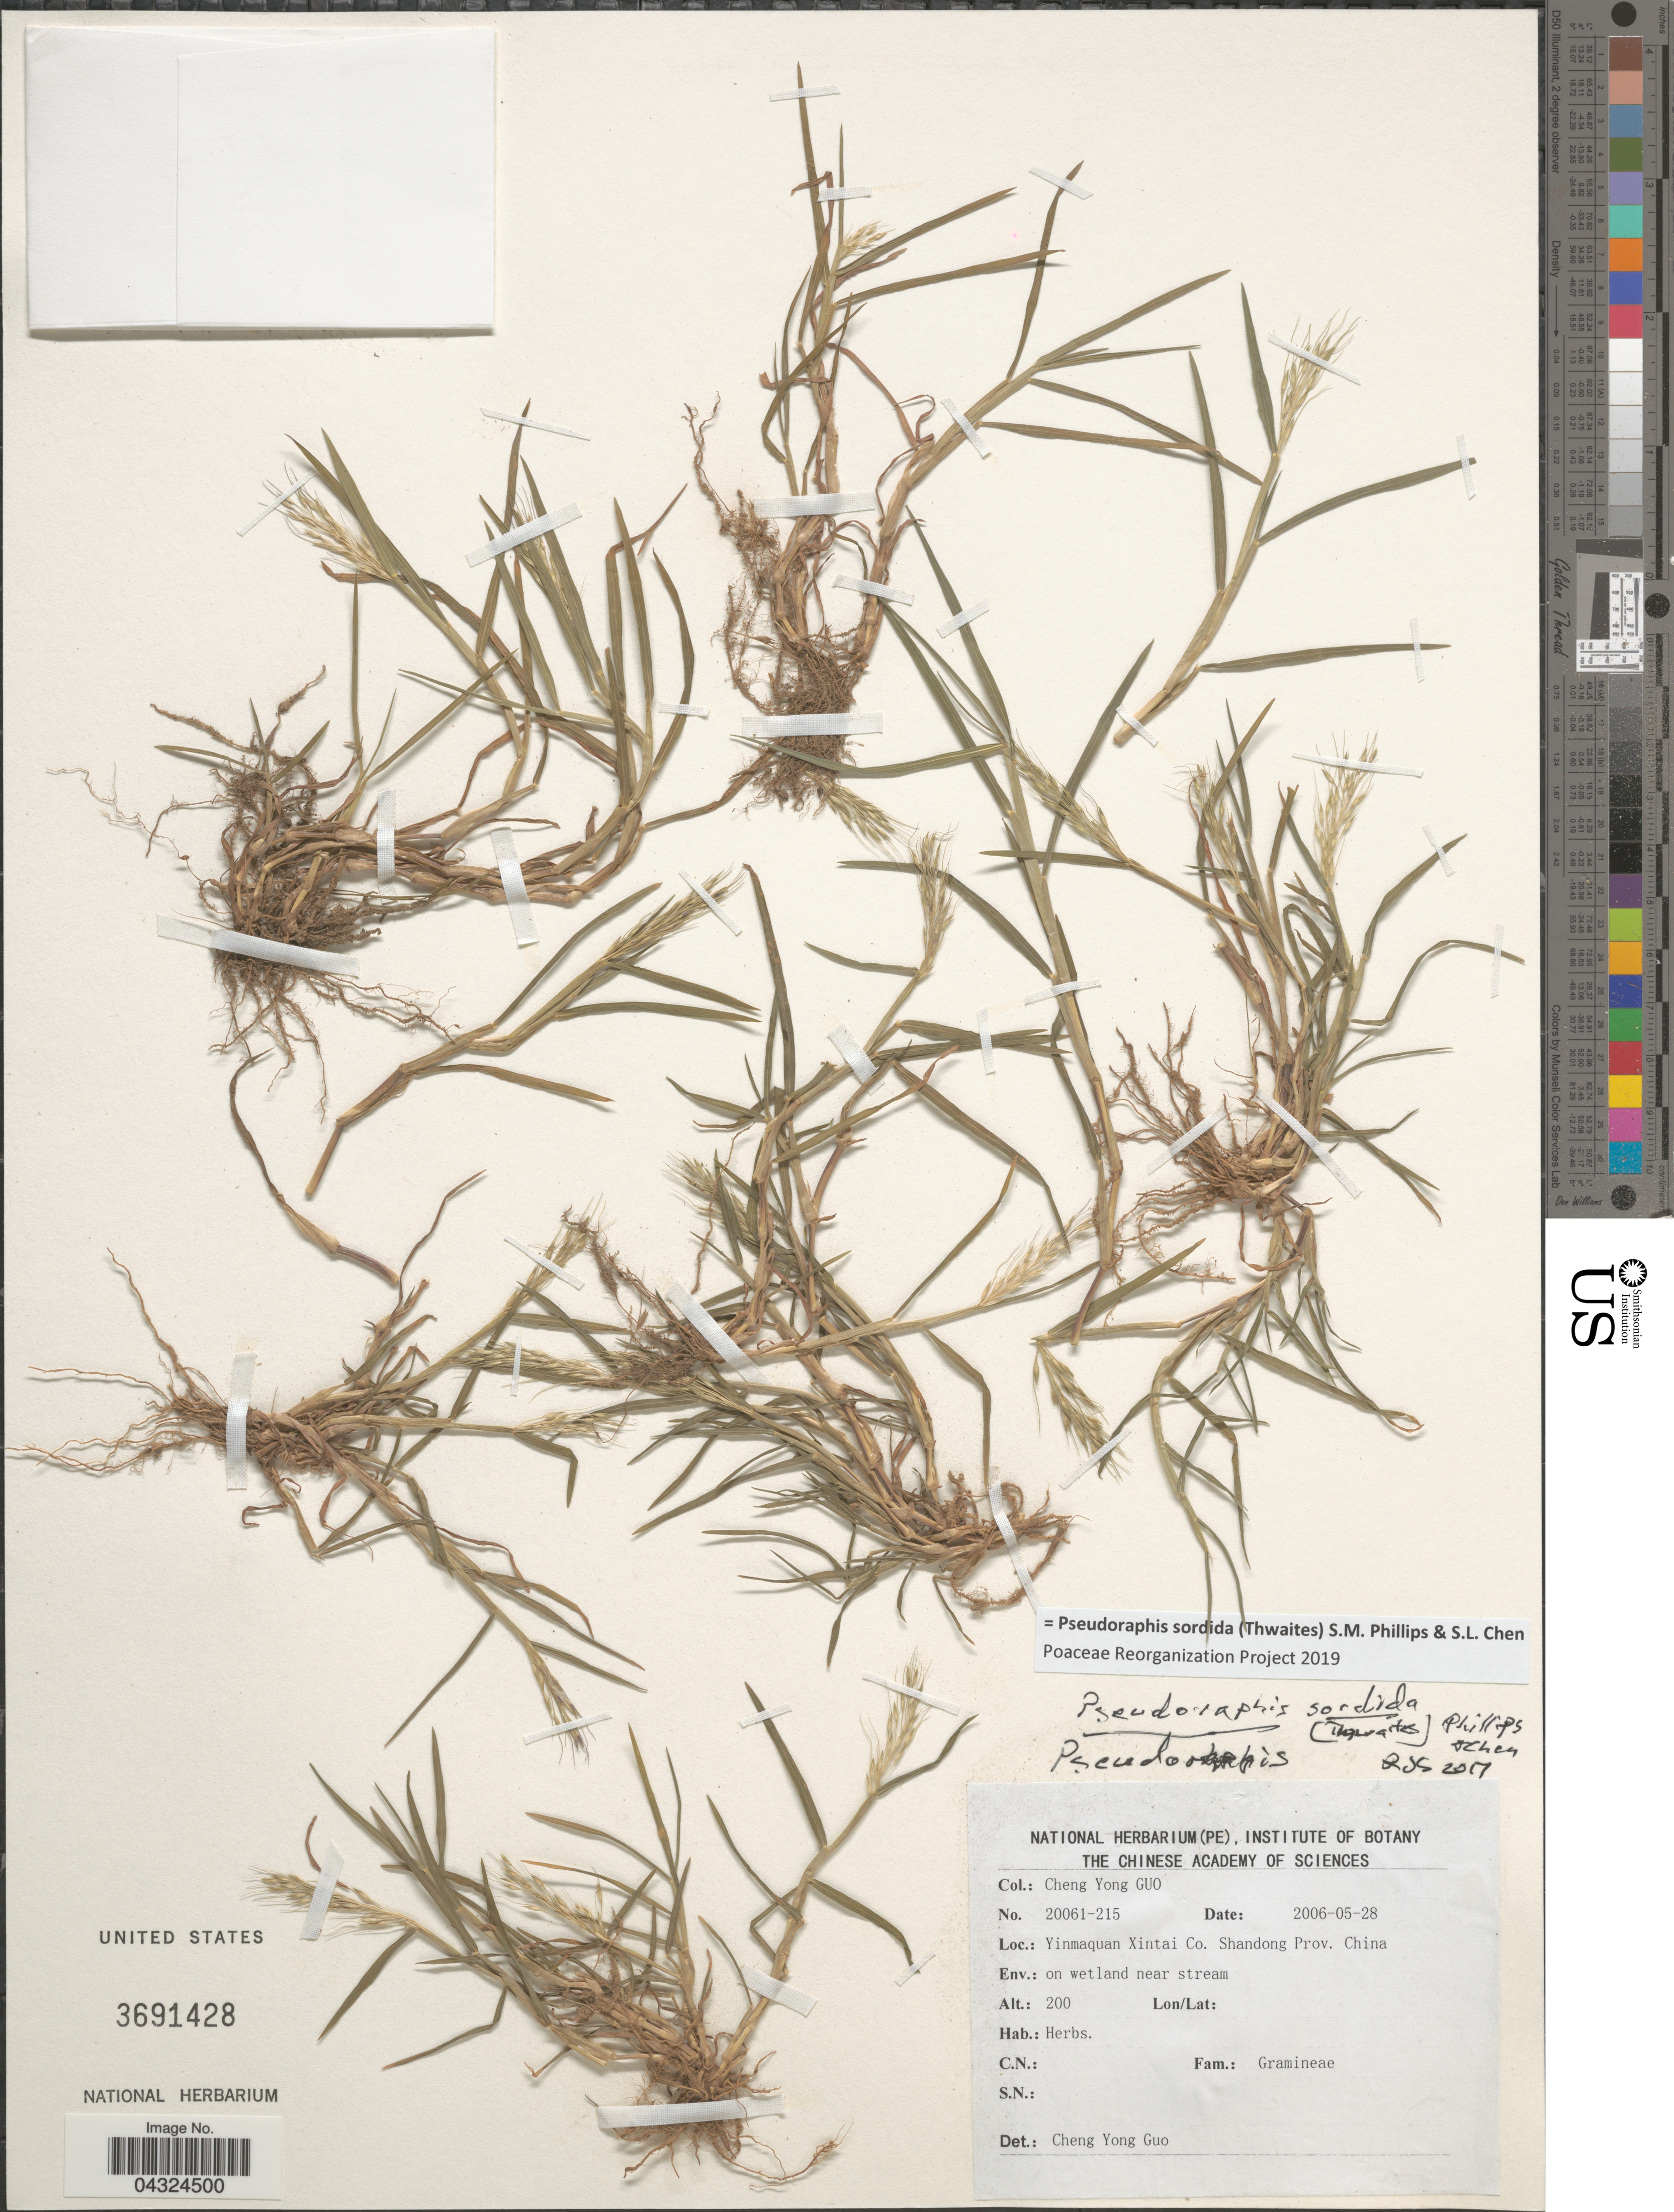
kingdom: Plantae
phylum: Tracheophyta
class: Liliopsida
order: Poales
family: Poaceae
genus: Pseudoraphis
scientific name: Pseudoraphis sordida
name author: (Thwaites) S.M. Phillips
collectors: Guo Chengyong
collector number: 20061-215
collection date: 2006-05-28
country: China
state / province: Shandong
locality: Yinmaquan Xintai Co. Shandong Prov.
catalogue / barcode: US 3691428